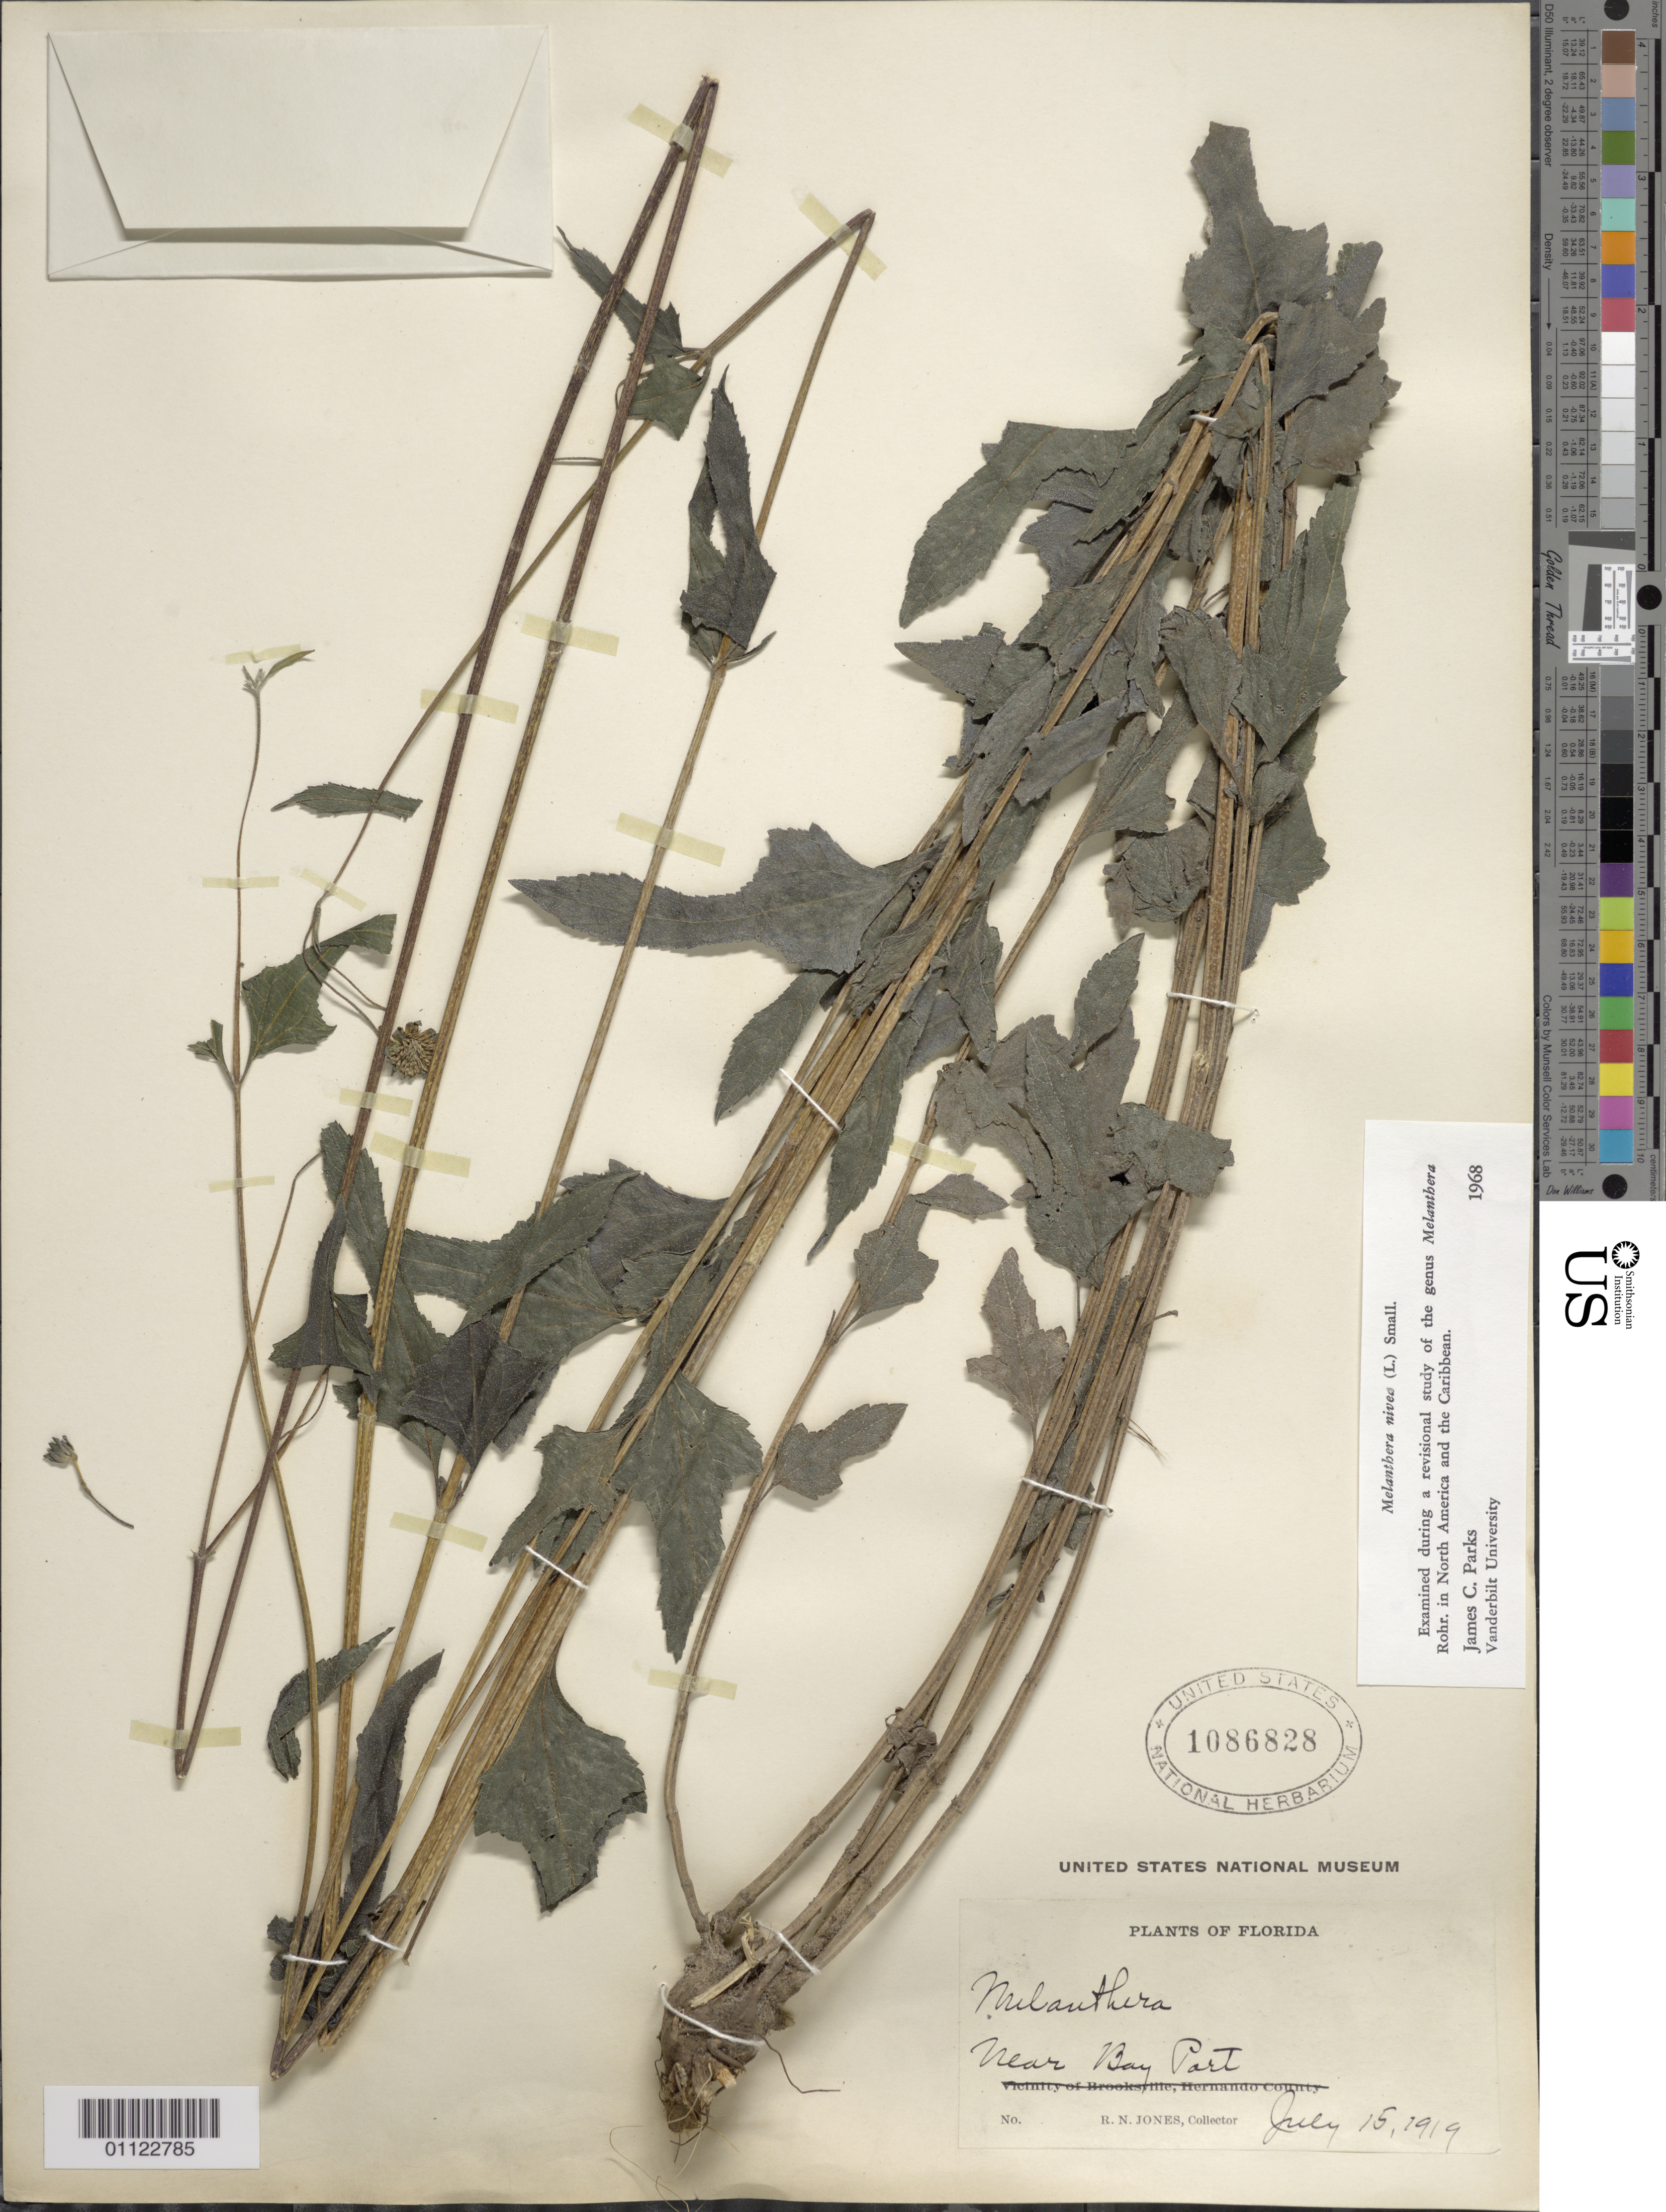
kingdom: Plantae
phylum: Tracheophyta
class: Magnoliopsida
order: Asterales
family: Asteraceae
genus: Melanthera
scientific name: Melanthera nivea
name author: (L.) Small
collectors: R. N. Jones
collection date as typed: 15 Jul 1919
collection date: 1919-07-15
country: United States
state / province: Florida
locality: Near bay port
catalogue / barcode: US 1086828